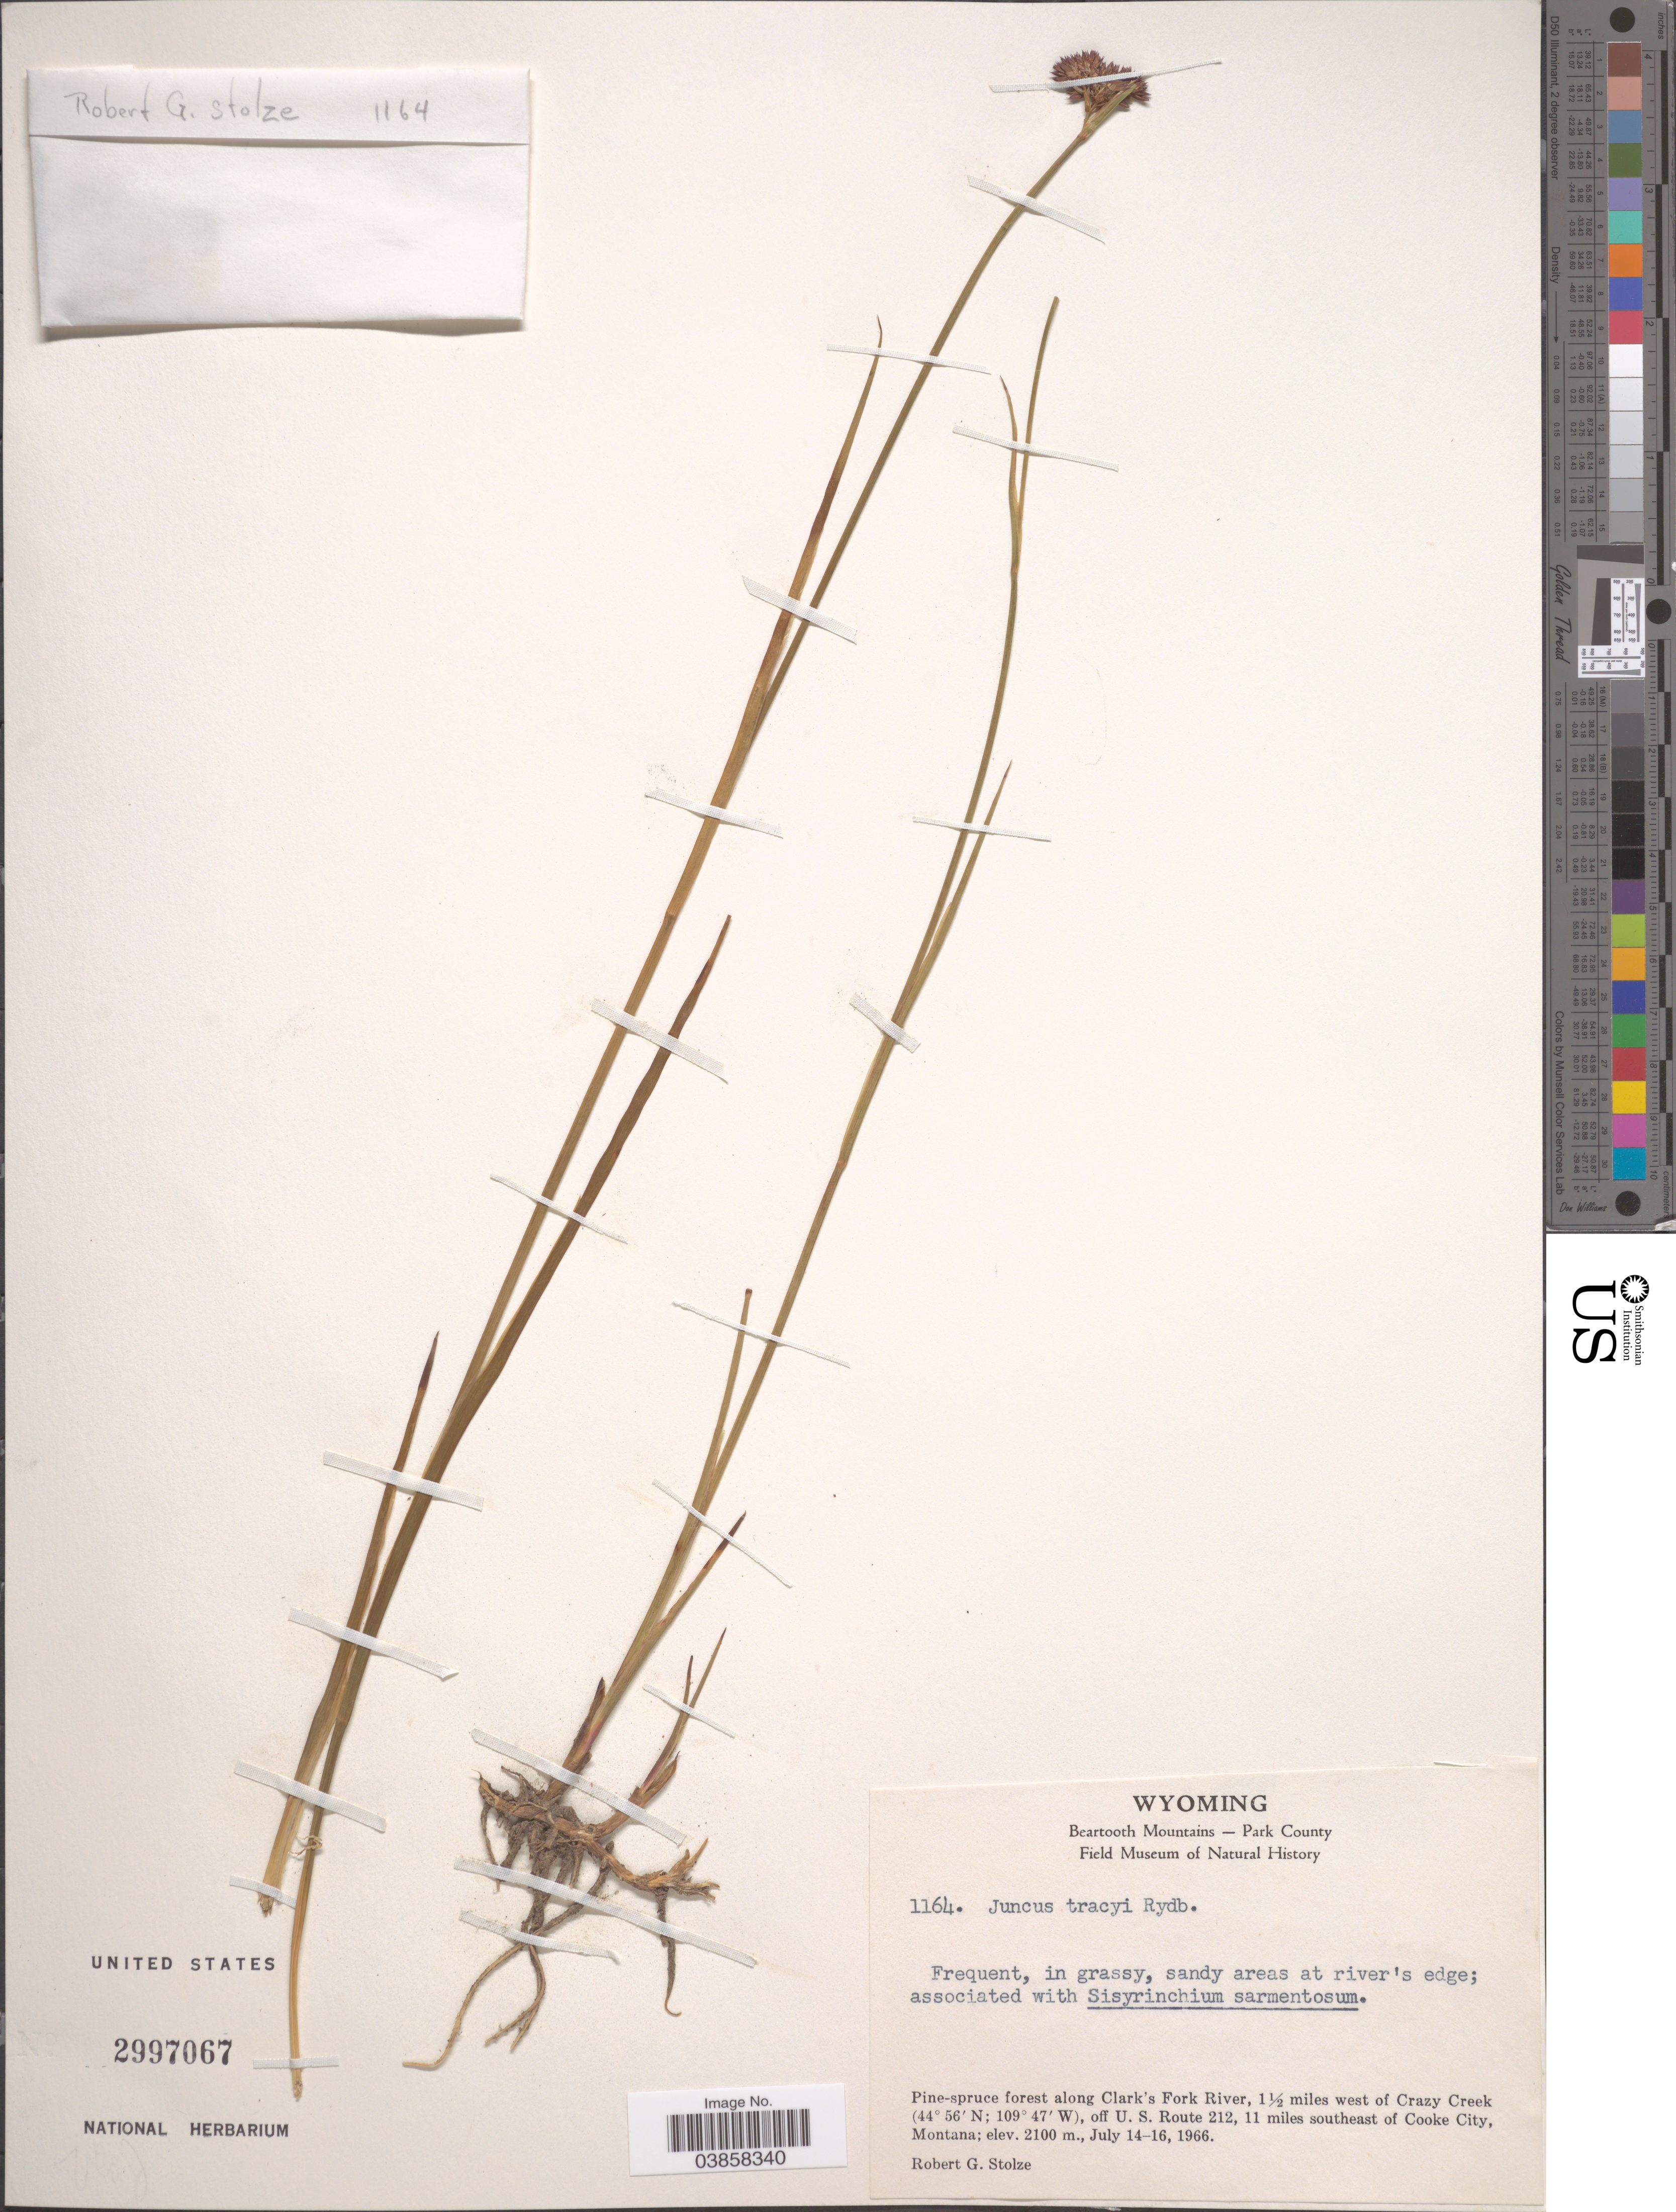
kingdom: Plantae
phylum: Tracheophyta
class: Liliopsida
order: Poales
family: Juncaceae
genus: Juncus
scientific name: Juncus tracyi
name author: Rydb.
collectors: R. G. Stolze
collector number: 1164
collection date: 1966-07-14/1966-07-16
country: United States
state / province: Montana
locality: Pine-spruce forest along Clark's Fork River, 1½ miles west of Crazy Creek, off U.S. Route 212, 11 miles southeast of Cooke City.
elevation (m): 2100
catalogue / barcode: US 2997067